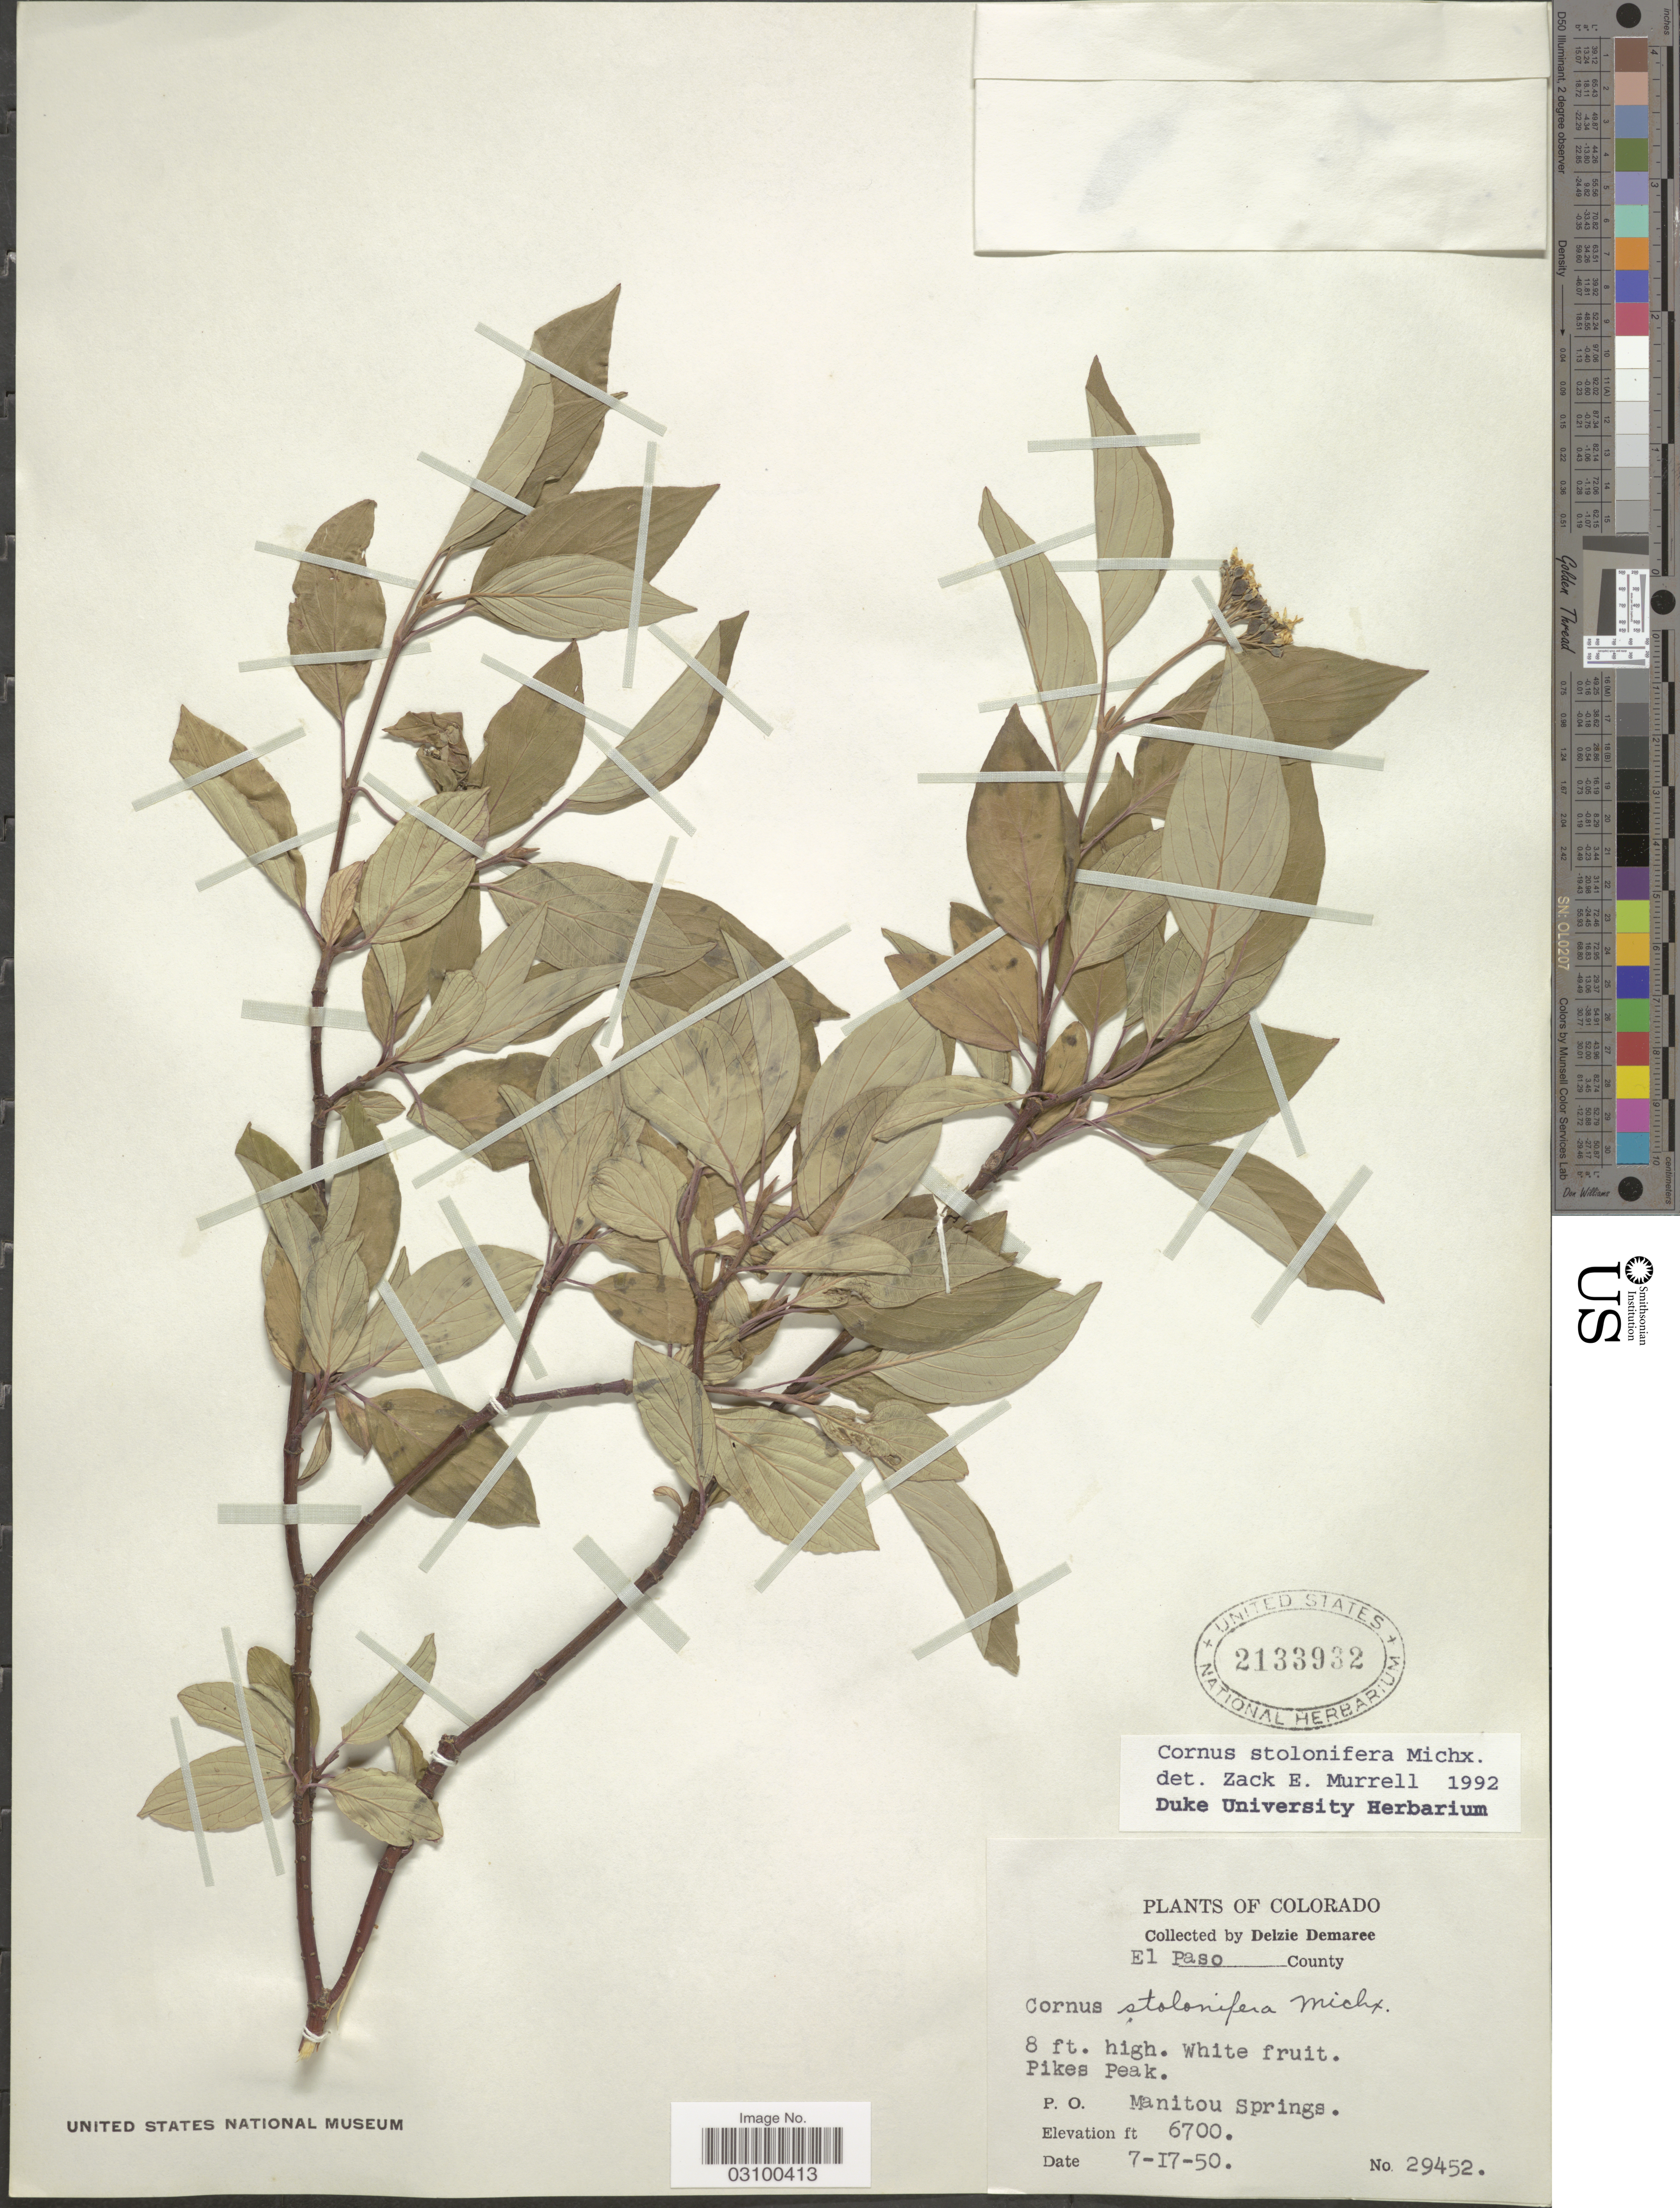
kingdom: Plantae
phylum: Tracheophyta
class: Magnoliopsida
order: Cornales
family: Cornaceae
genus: Cornus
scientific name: Cornus sericea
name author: L.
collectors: D. Demaree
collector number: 29452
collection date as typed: Transcribed d/m/y: 17/7/50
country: United States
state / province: Colorado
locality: El Paso County. Pikes Peak. P. O. Manitou Springs.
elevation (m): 2042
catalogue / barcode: US 2133932